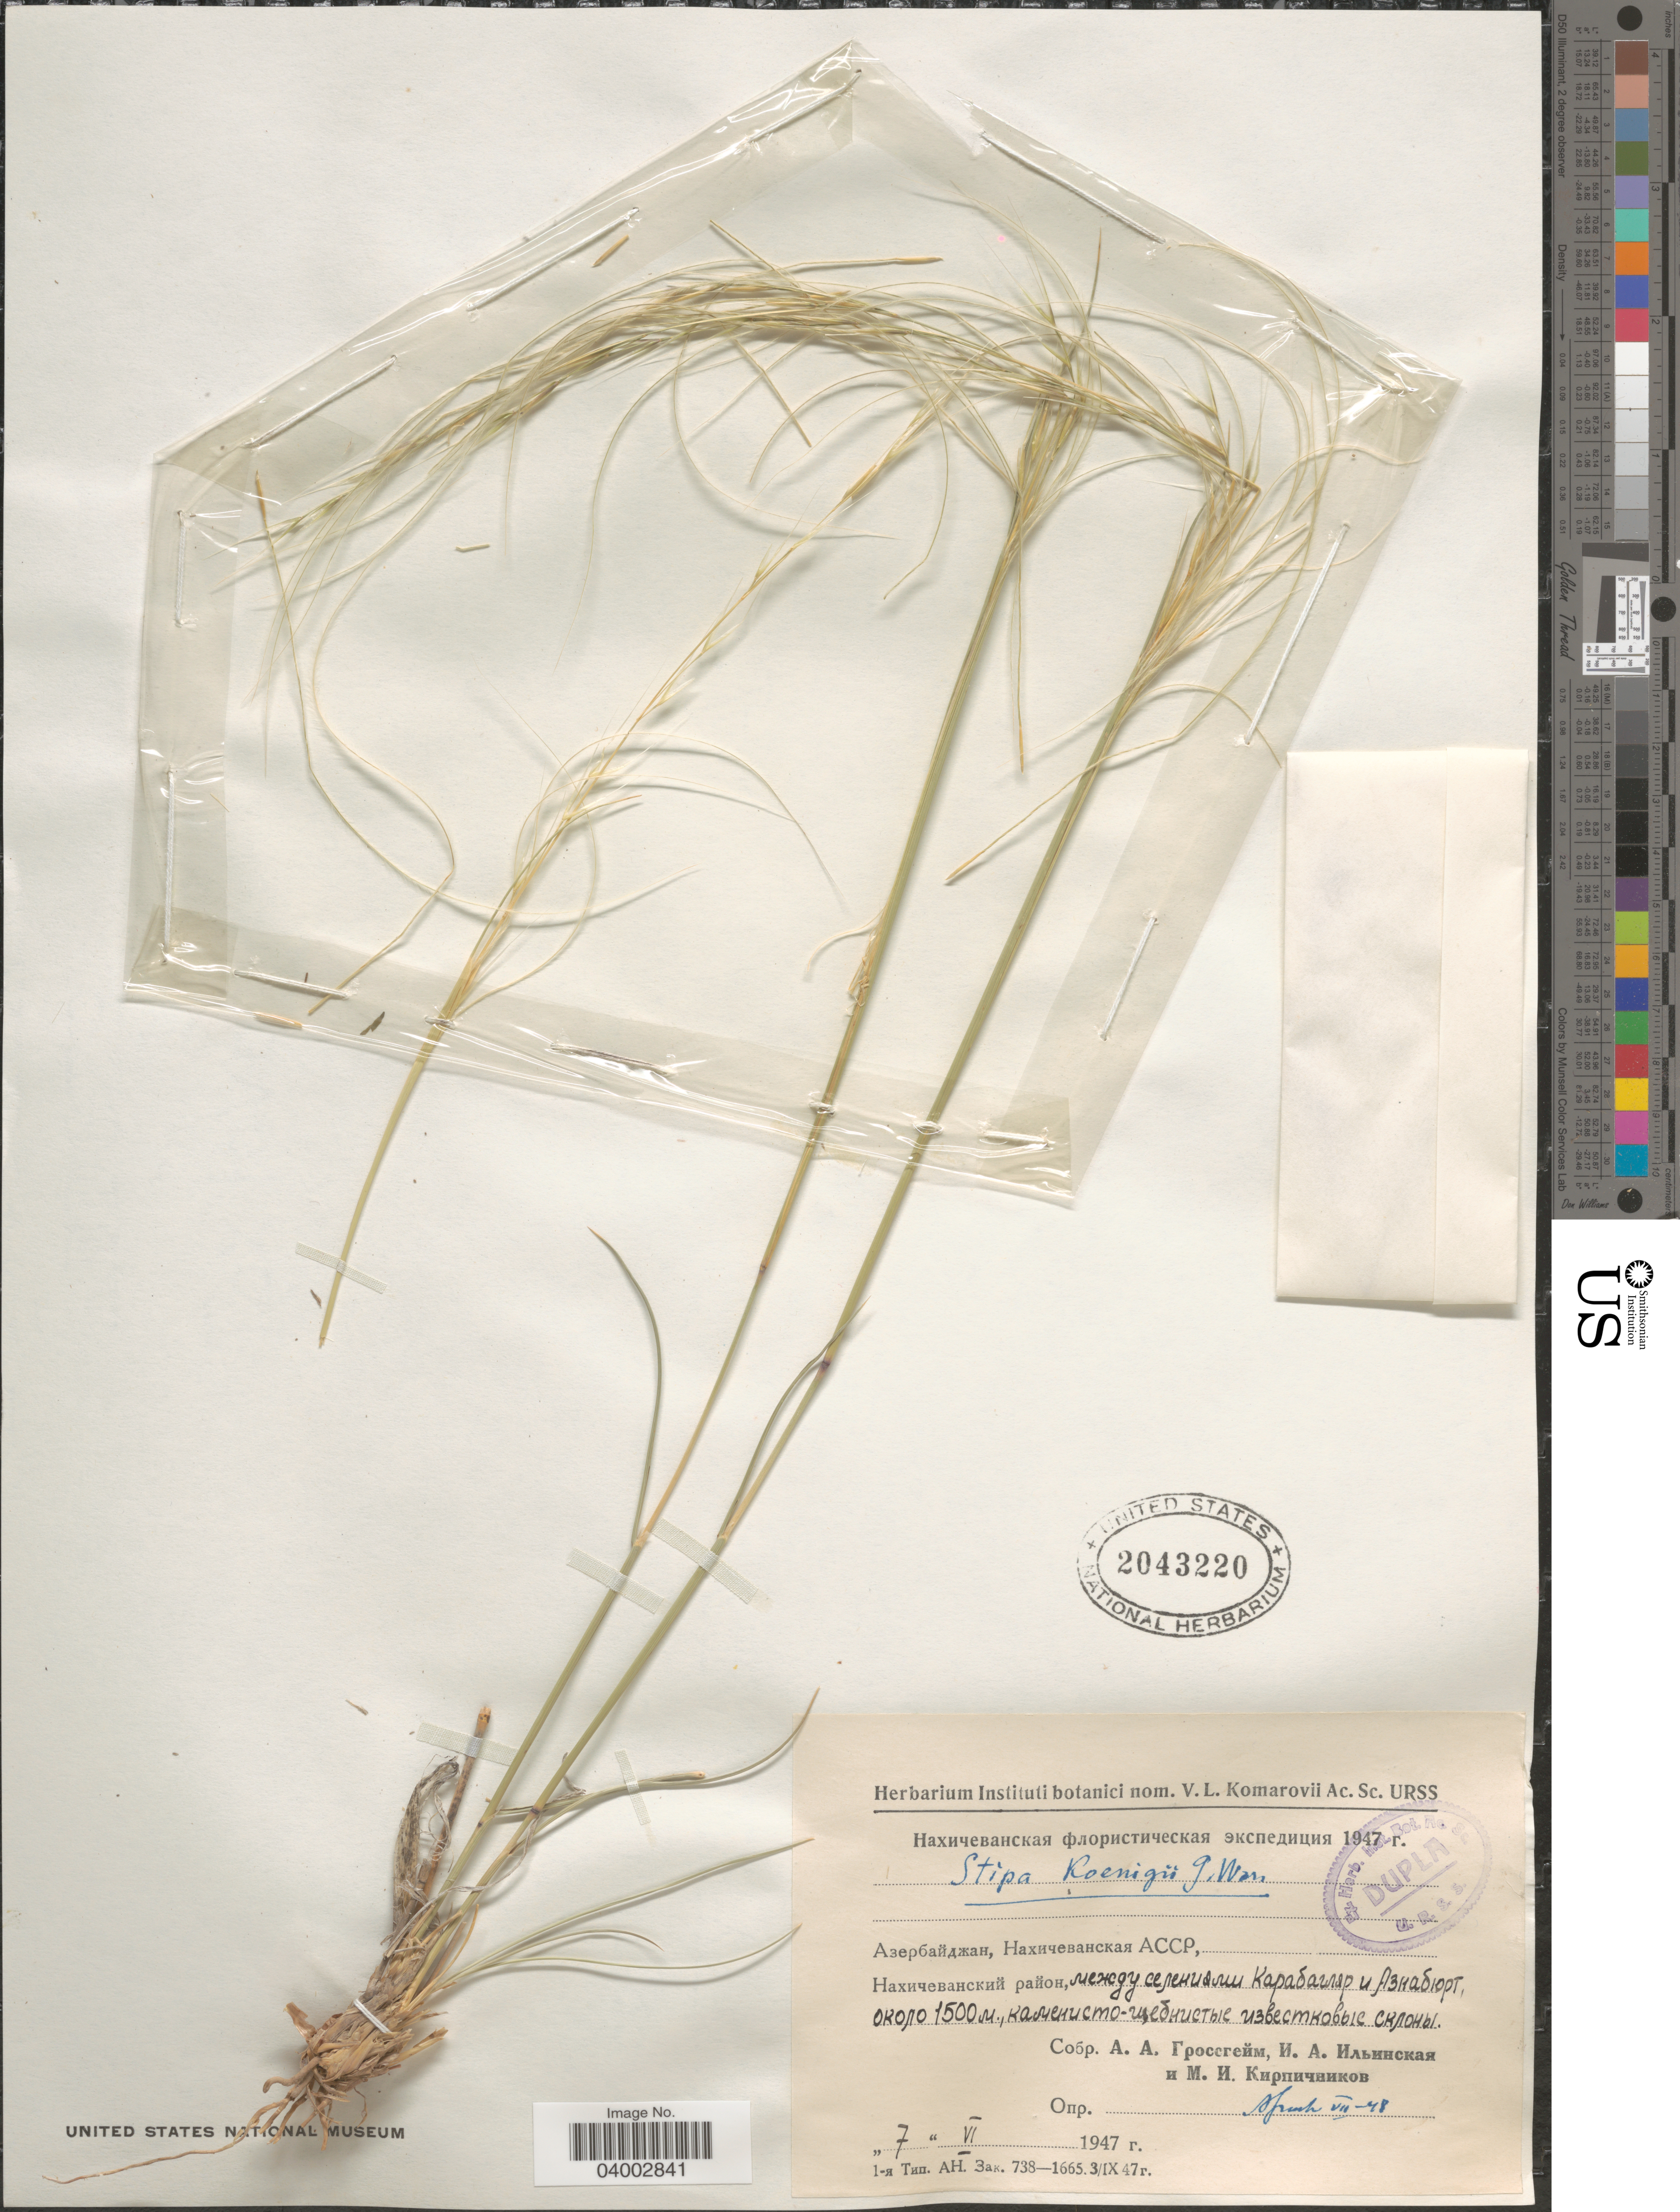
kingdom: Plantae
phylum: Tracheophyta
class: Liliopsida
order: Poales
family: Poaceae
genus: Stipa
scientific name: Stipa koenigii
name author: Woronow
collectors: A. Grossgeim, I. Ilinskaya & M. Kirpichnikov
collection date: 1947-06-07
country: Azerbaijan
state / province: Nakhchivan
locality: Between Karabaglyar and Aznabyurt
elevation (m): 1500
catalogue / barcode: US 2043220